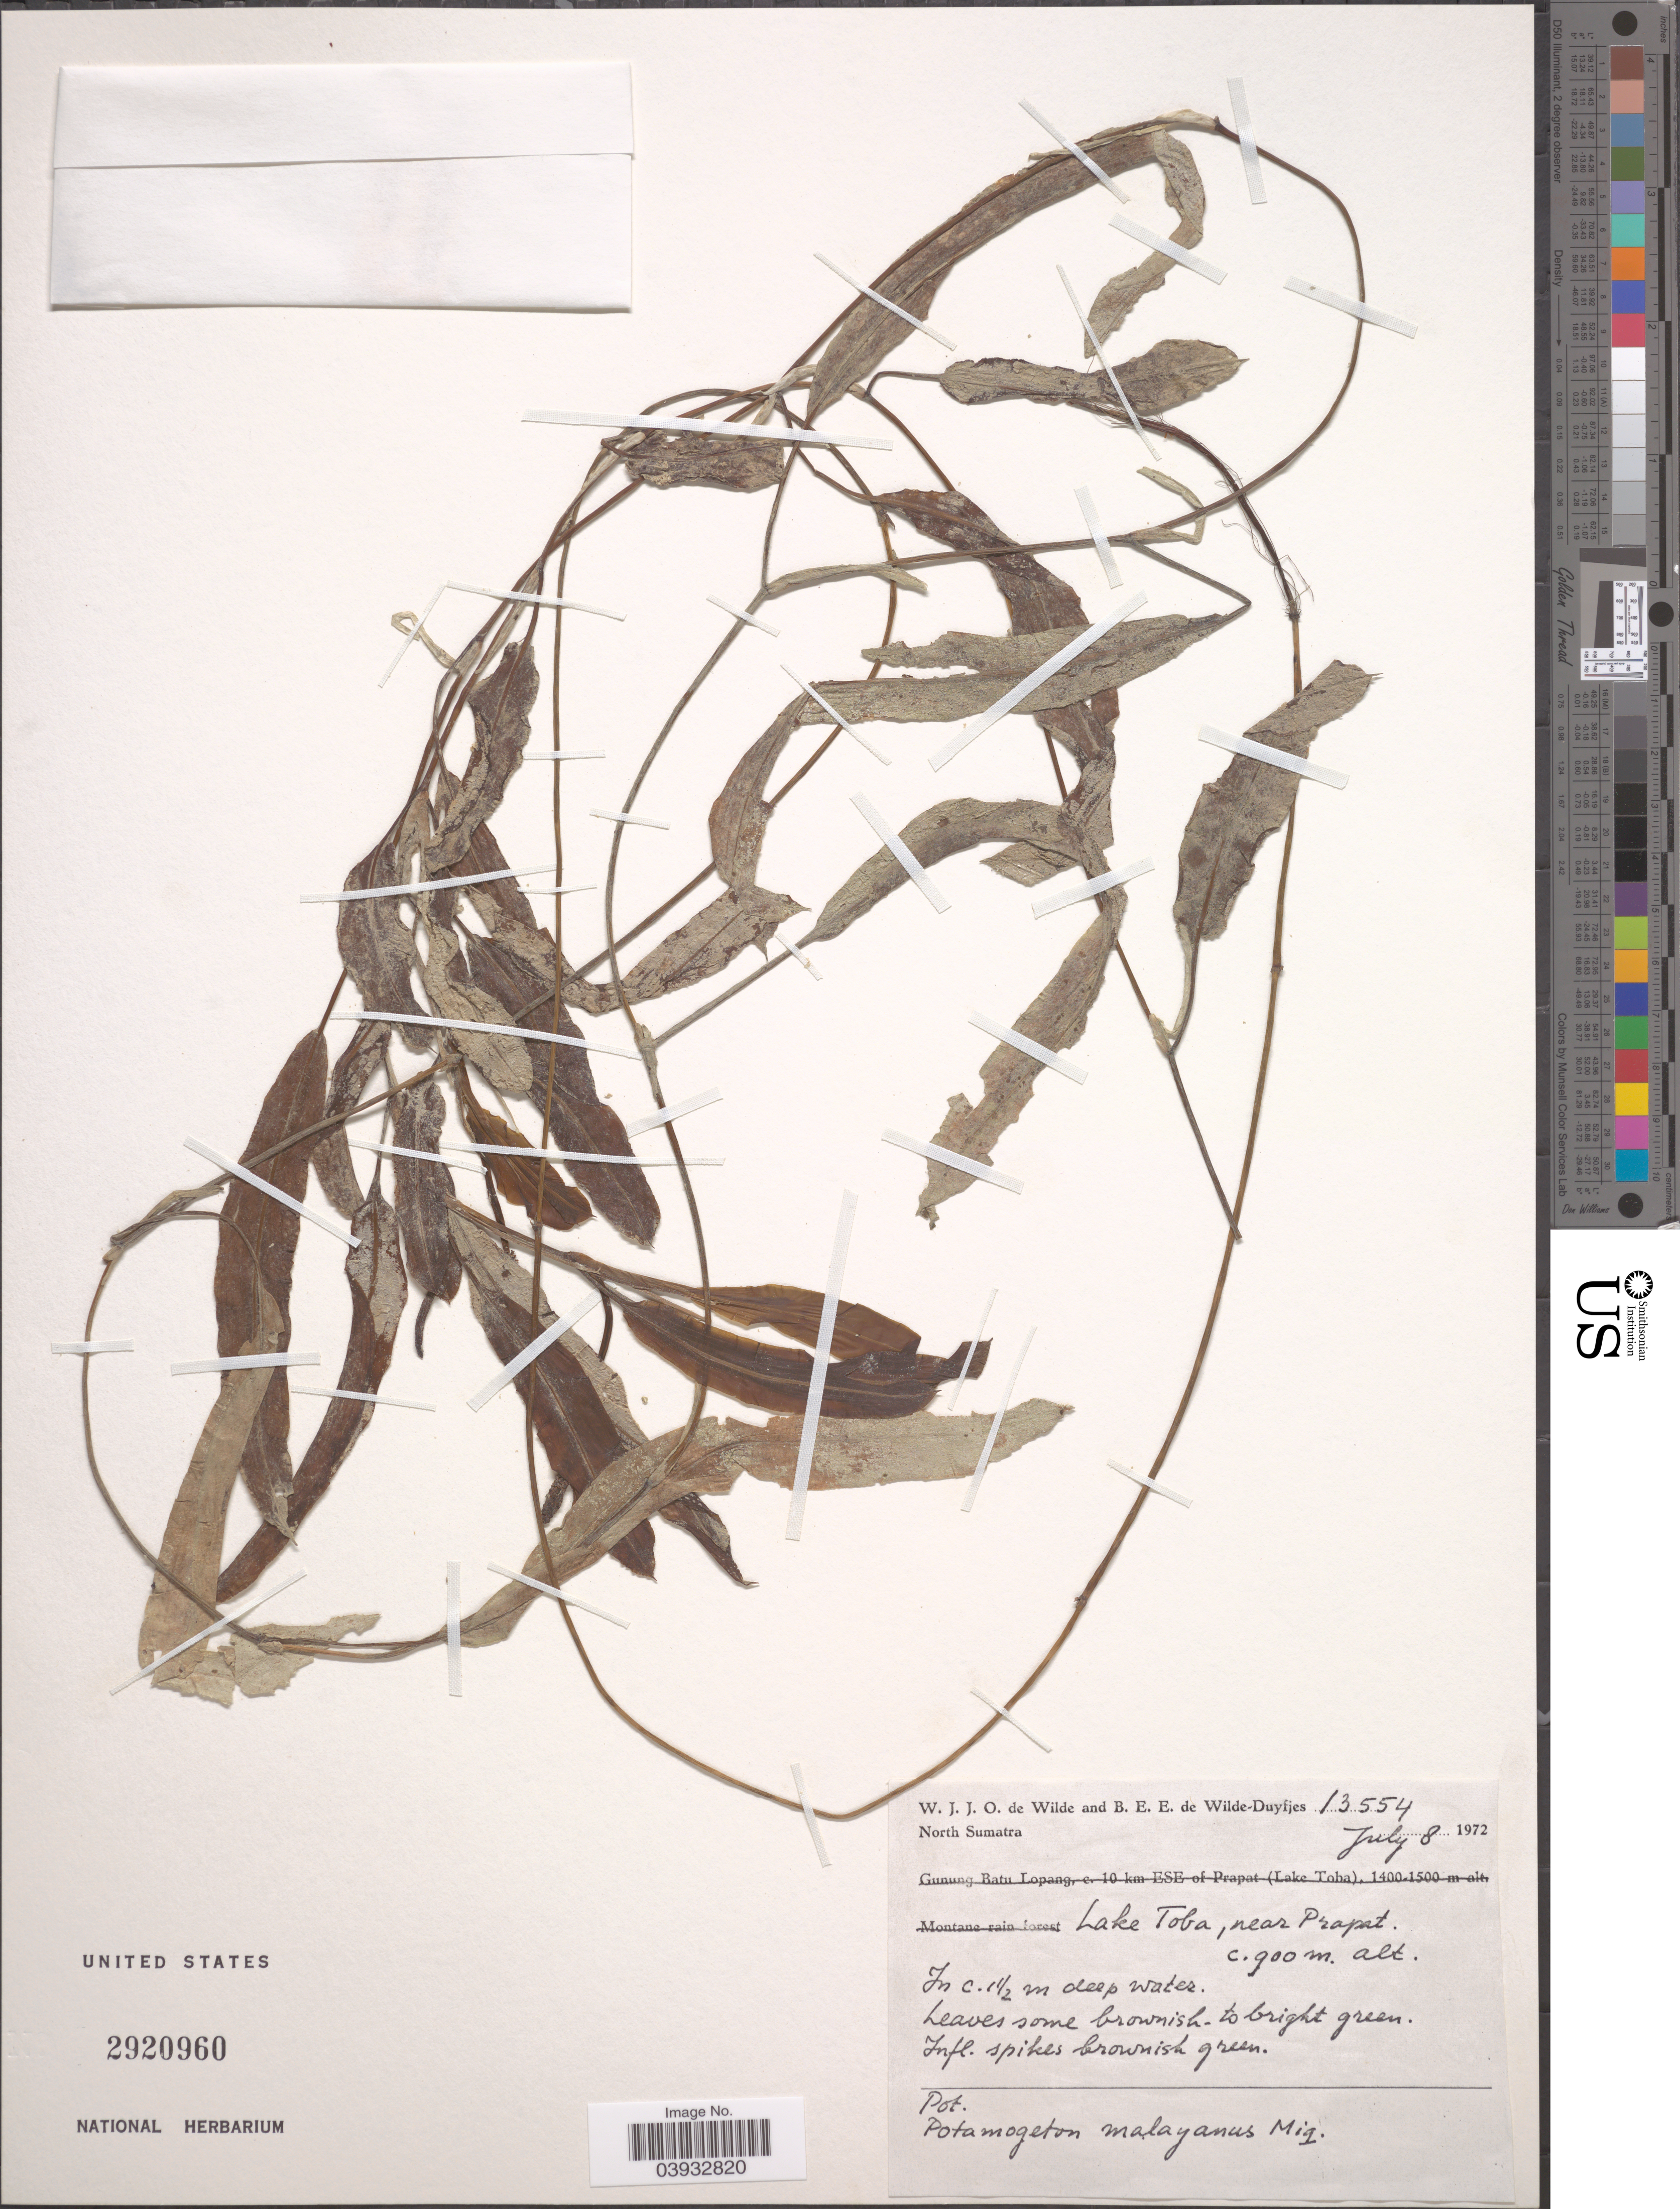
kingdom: Plantae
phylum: Tracheophyta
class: Liliopsida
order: Alismatales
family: Potamogetonaceae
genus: Potamogeton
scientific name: Potamogeton malaianus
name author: Miq.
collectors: W. J. de Wilde & B. E. de Wilde-Duyfjes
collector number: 13554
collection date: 1972-07-08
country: Indonesia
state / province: Sumatra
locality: North Sumatra. Lake Toba, near Prapat.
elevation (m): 900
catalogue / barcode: US 2920960